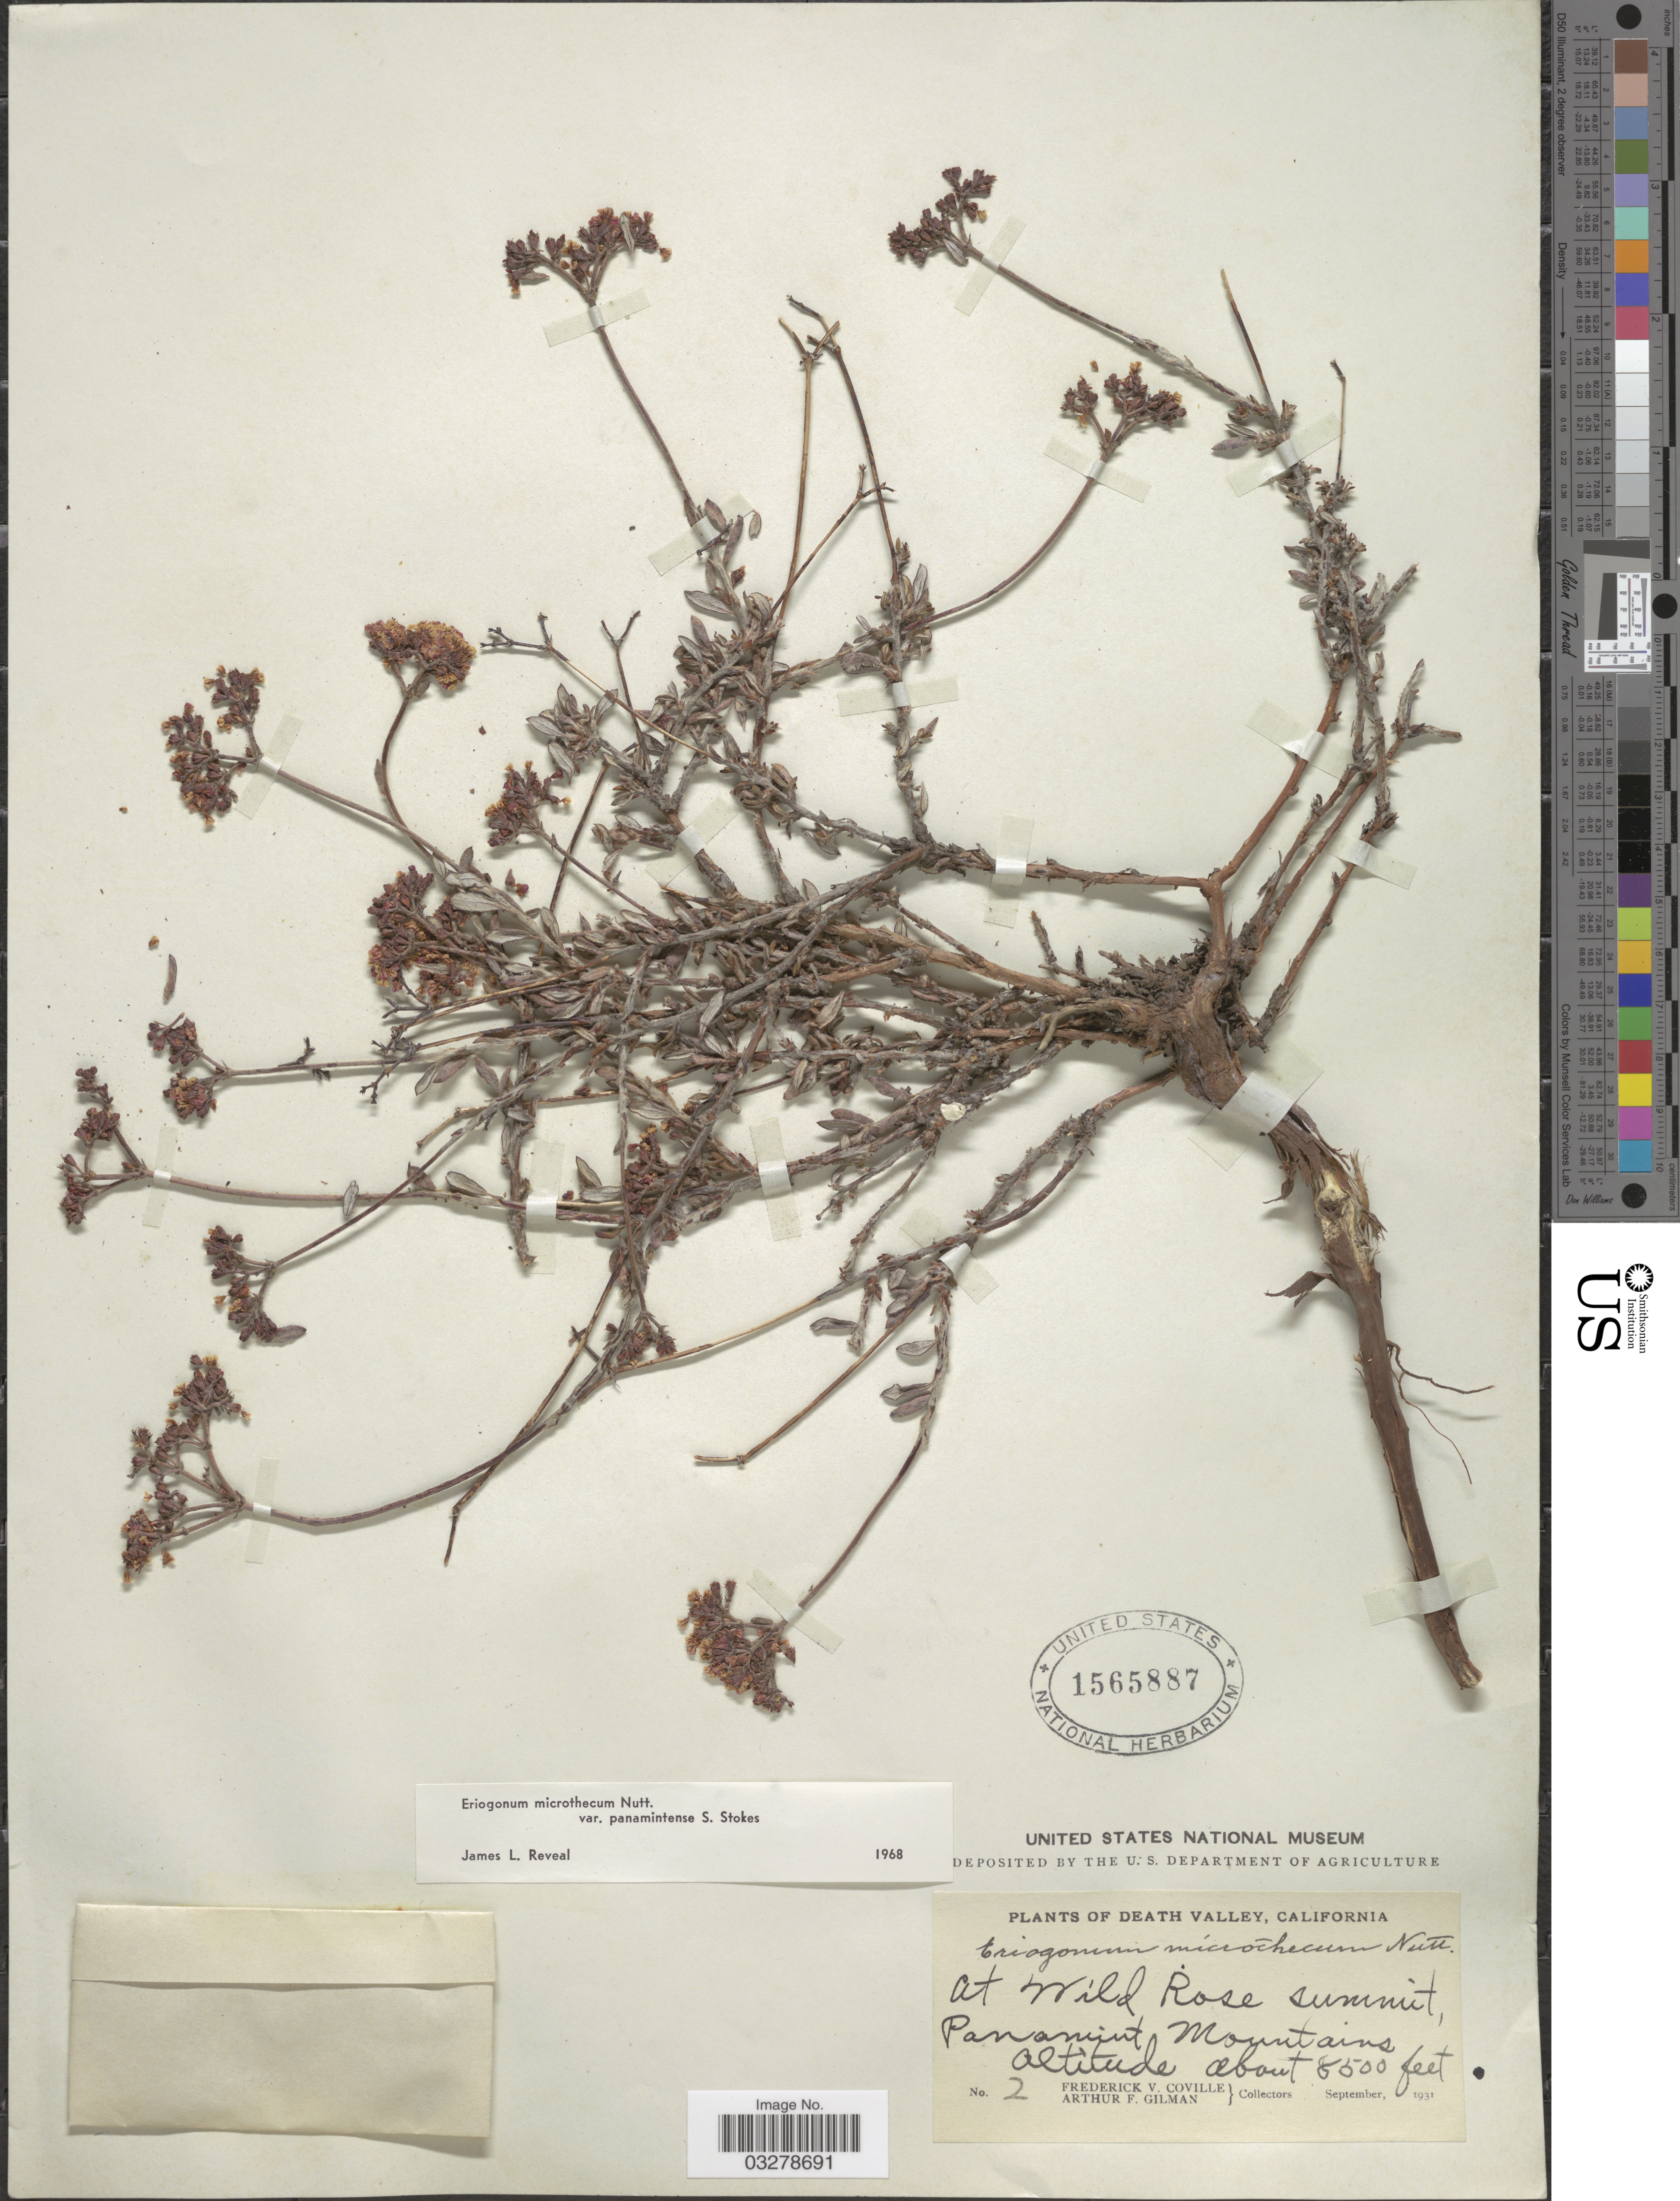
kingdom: Plantae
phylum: Tracheophyta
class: Magnoliopsida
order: Caryophyllales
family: Polygonaceae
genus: Eriogonum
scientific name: Eriogonum microtheca var. panamintense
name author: S. Stokes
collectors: F. V. Coville & A. Gilman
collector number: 2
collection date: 1931-09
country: United States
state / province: California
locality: Death Valley. At Wild Rose summit, Panamint Mountains.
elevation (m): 2591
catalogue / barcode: US 1565887